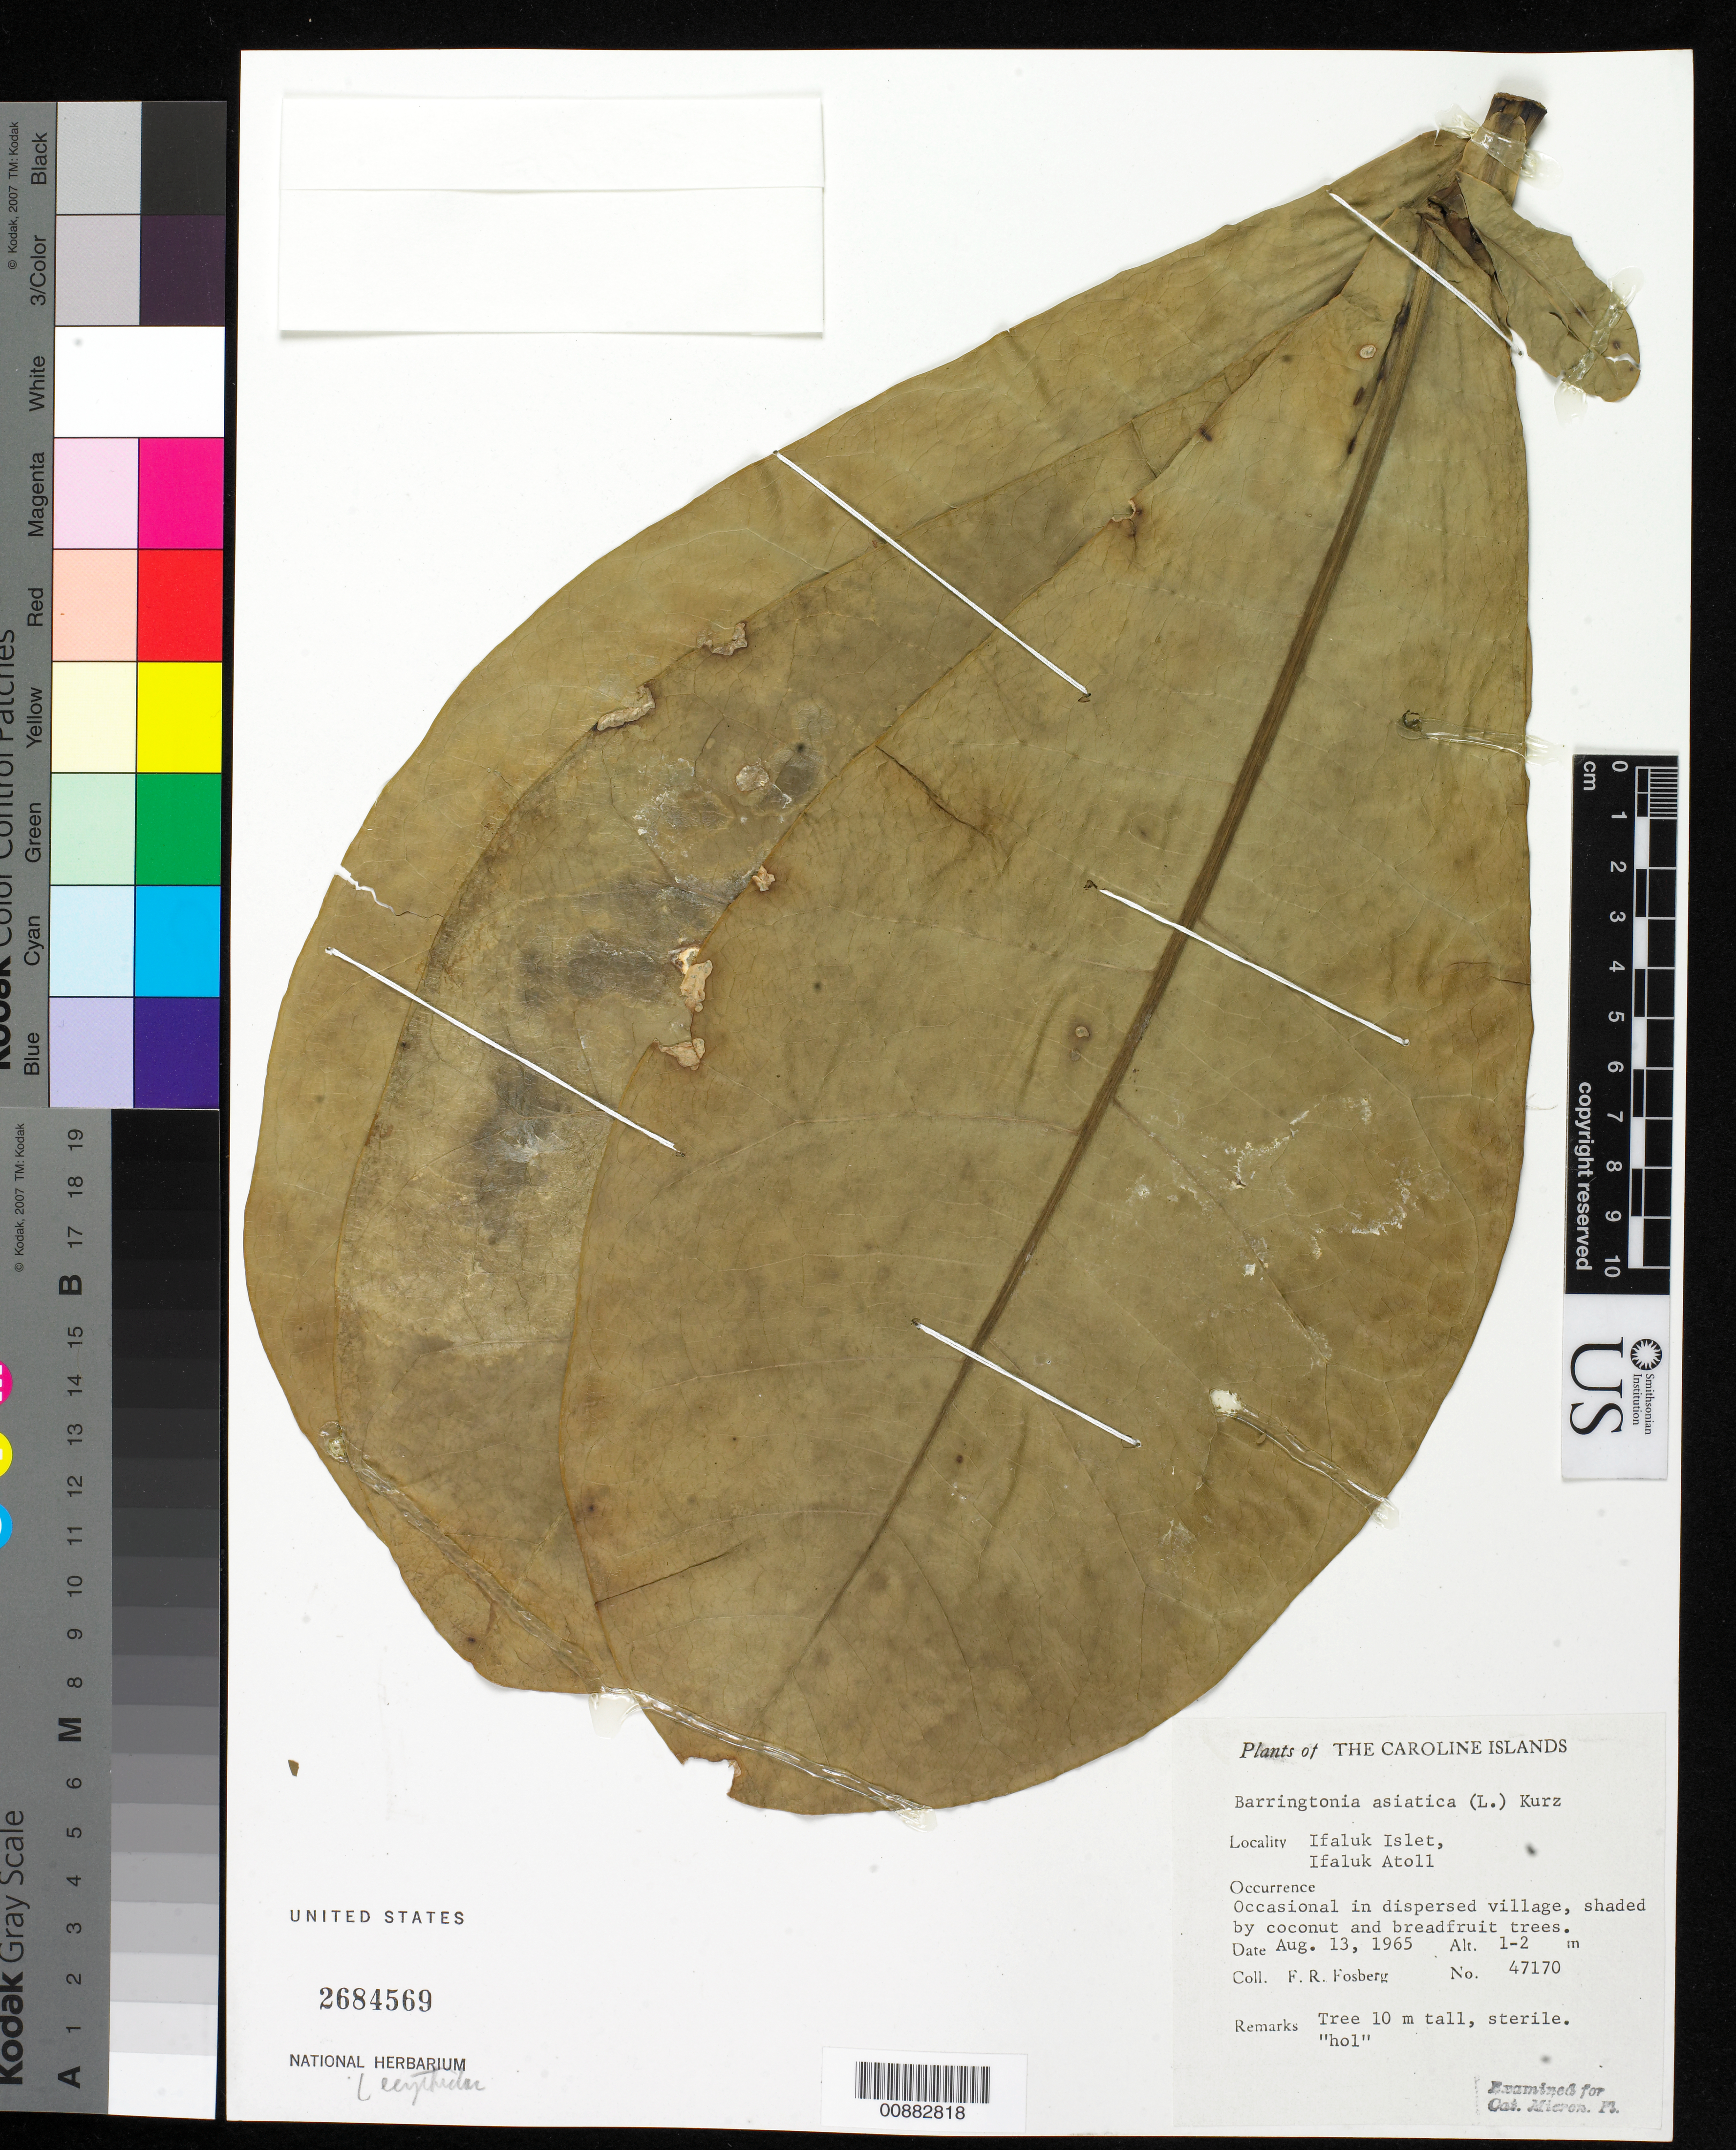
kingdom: Plantae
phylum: Tracheophyta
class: Magnoliopsida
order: Ericales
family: Lecythidaceae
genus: Barringtonia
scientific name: Barringtonia asiatica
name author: (L.) Kurz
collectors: F. R. Fosberg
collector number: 47170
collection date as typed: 13 Aug 1965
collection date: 1965-08-13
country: Micronesia, Federated States of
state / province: Yap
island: Ifalik (Ifaluk) Atoll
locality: Ifalik Islet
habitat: Occasional in dispersed village, shaded by coconut and breadfruit trees.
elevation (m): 1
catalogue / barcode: US 2684569